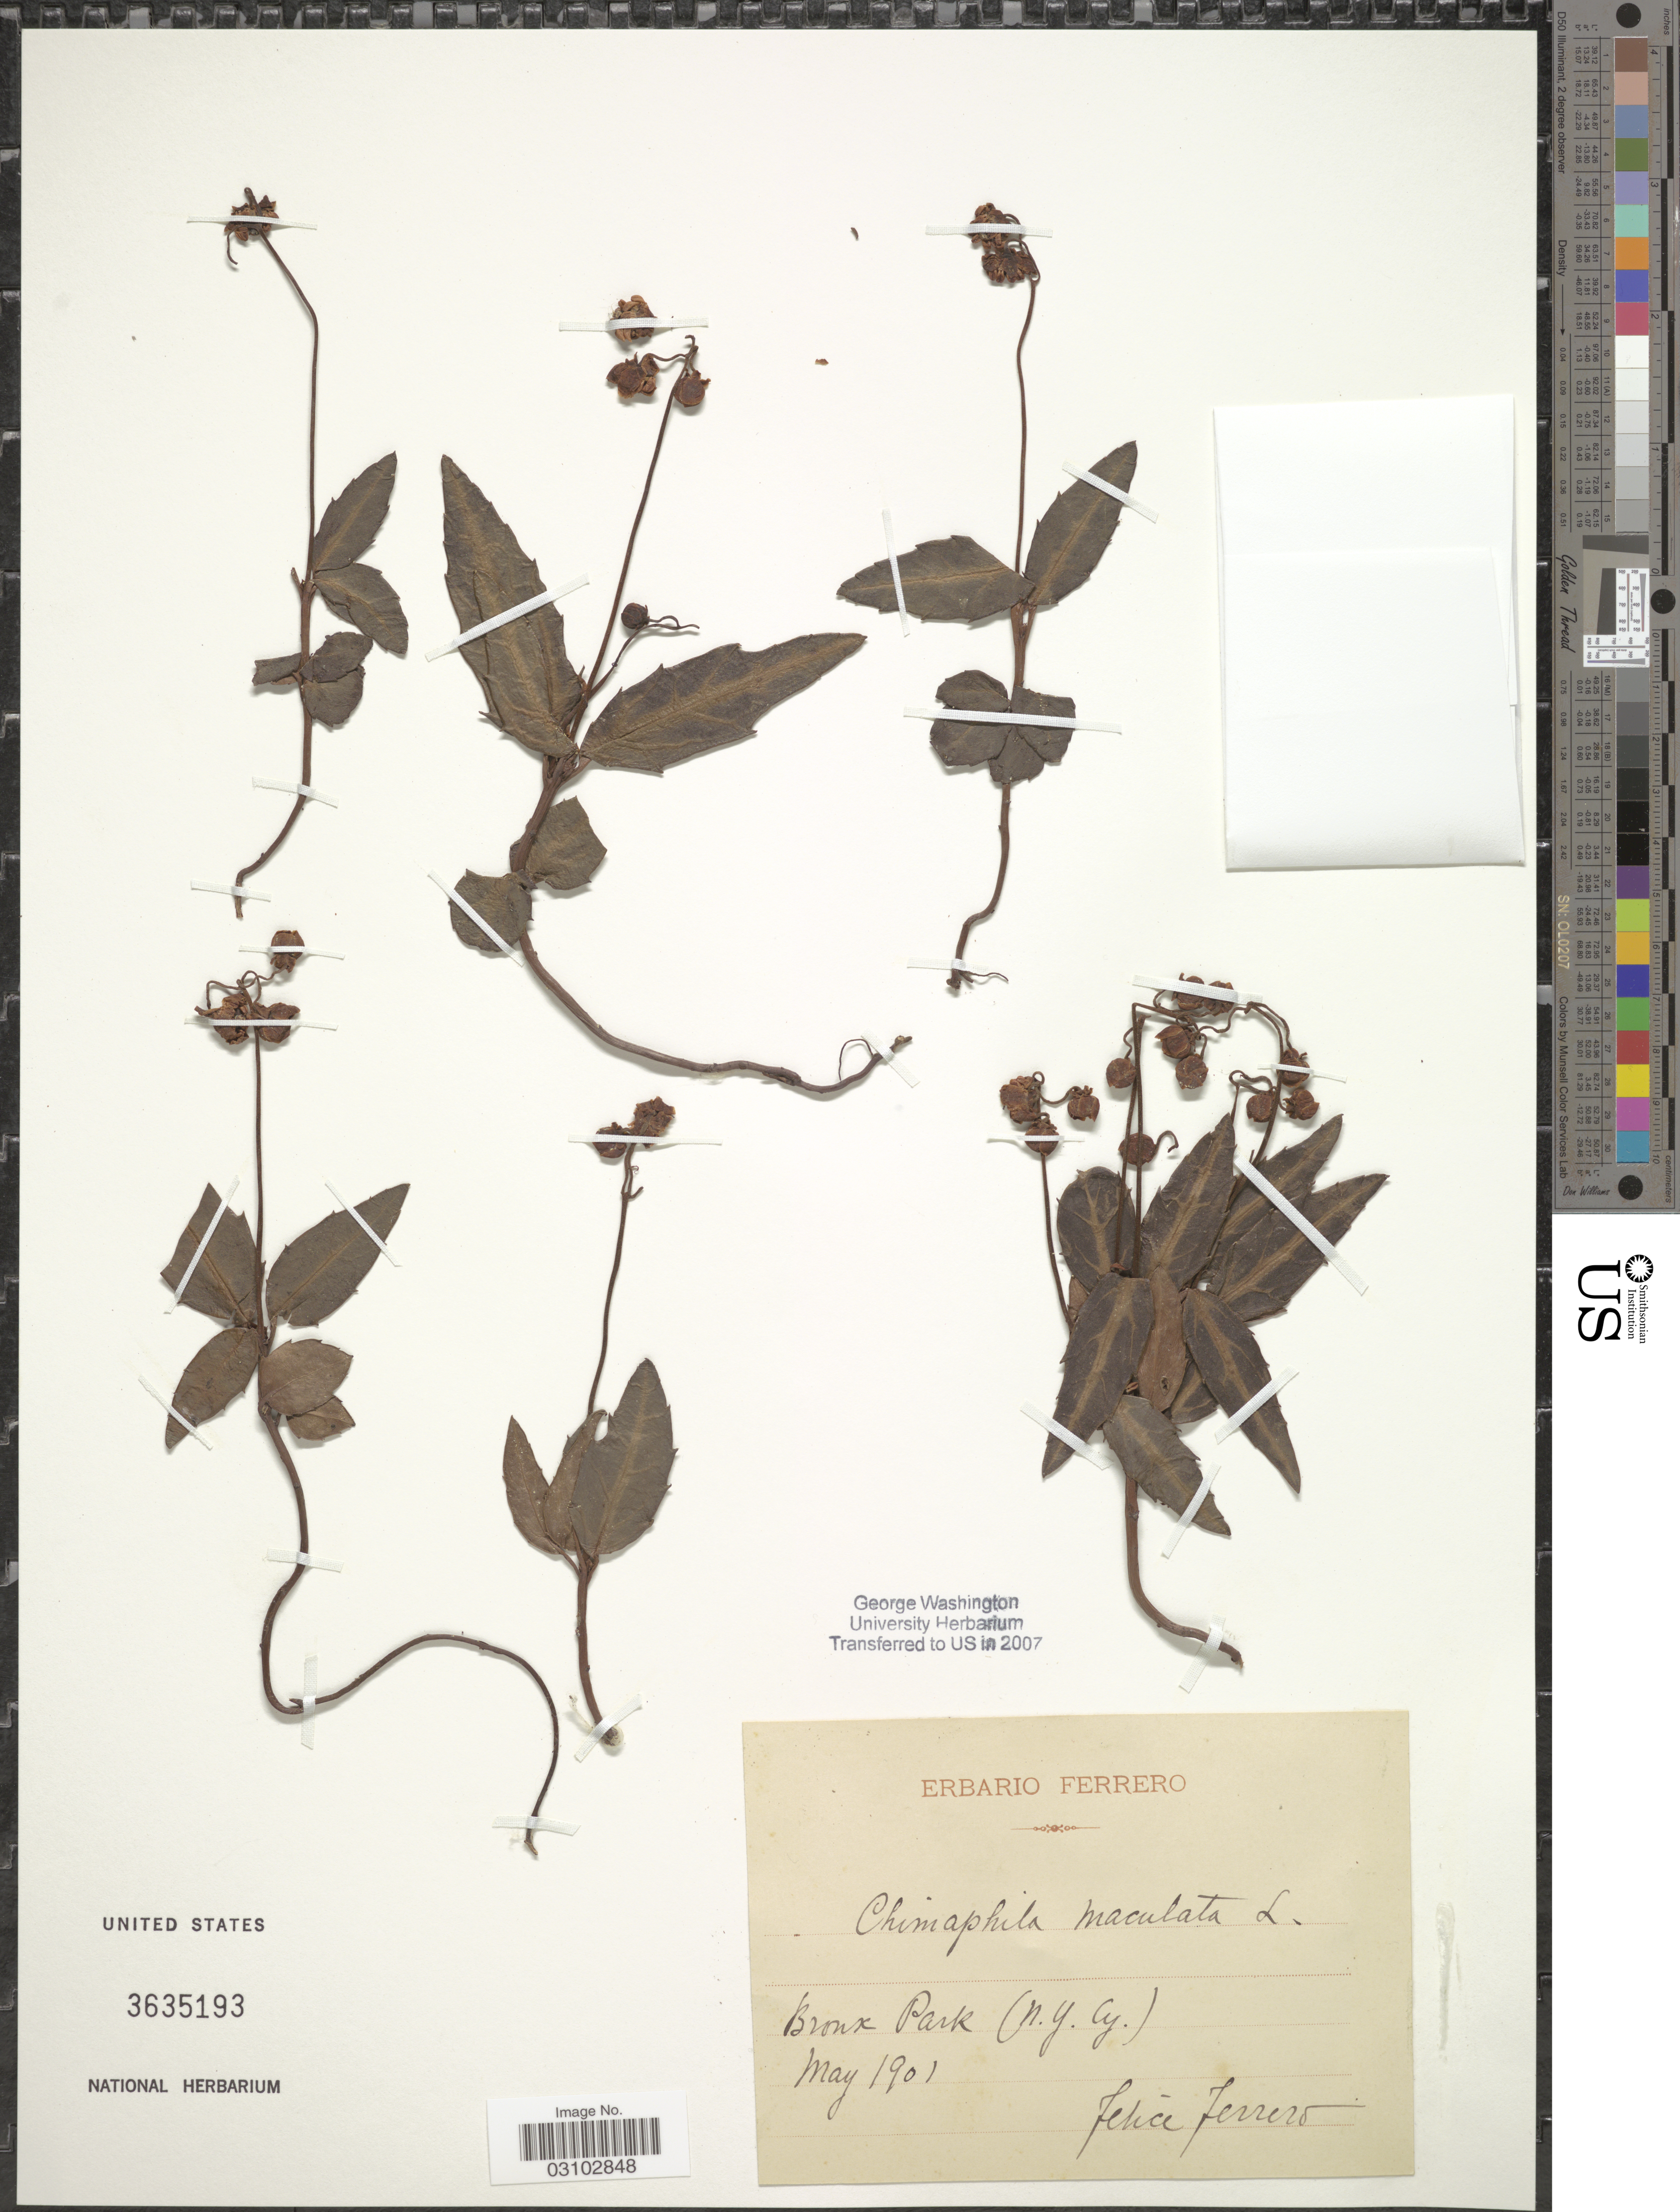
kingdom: Plantae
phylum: Tracheophyta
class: Magnoliopsida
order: Ericales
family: Ericaceae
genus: Chimaphila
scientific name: Chimaphila maculata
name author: (L.) Pursh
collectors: F. Ferrero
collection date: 1901-05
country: United States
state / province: New York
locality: Bronx Park (N.Y. Cy.).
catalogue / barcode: US 3635193